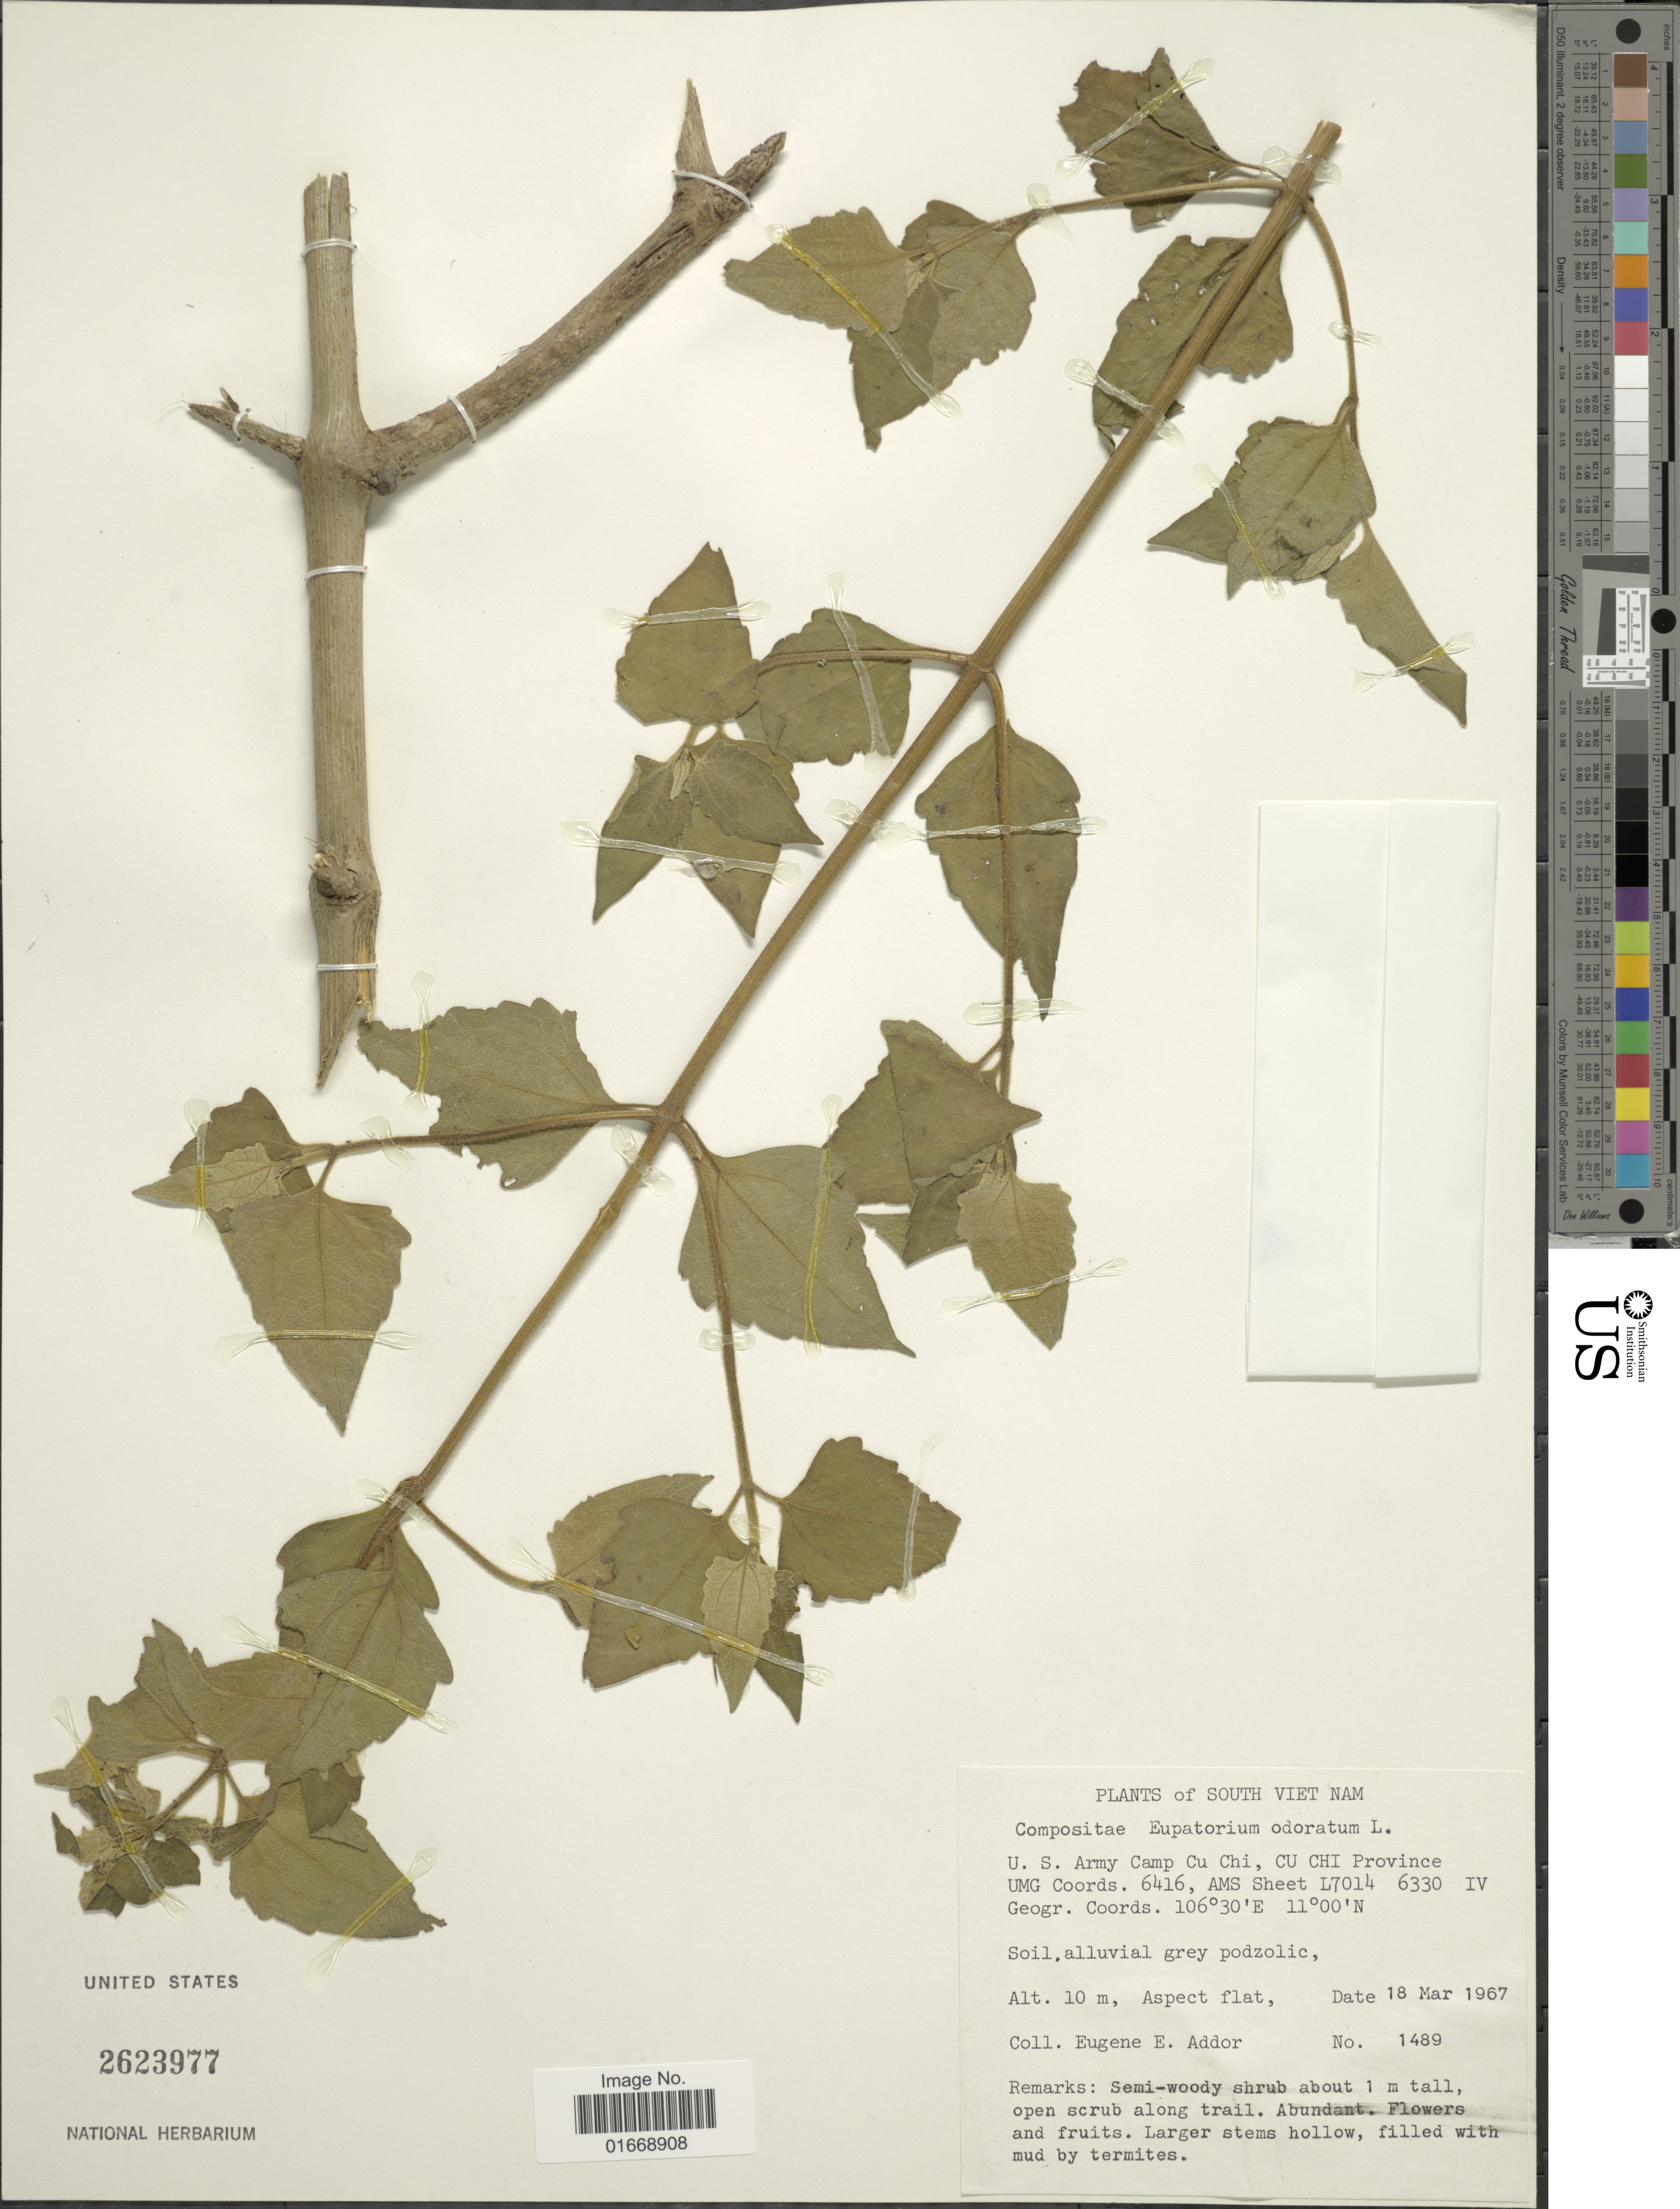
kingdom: Plantae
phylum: Tracheophyta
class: Magnoliopsida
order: Asterales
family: Asteraceae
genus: Chromolaena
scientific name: Chromolaena odorata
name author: (L.) R.M. King & H. Rob.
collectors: E. E. Addor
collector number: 1489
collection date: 1967-03-18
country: Vietnam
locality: South Vietnam, U. S. Army Camp Cu Chi, Cu Chi Province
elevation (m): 10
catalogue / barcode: US 2623977